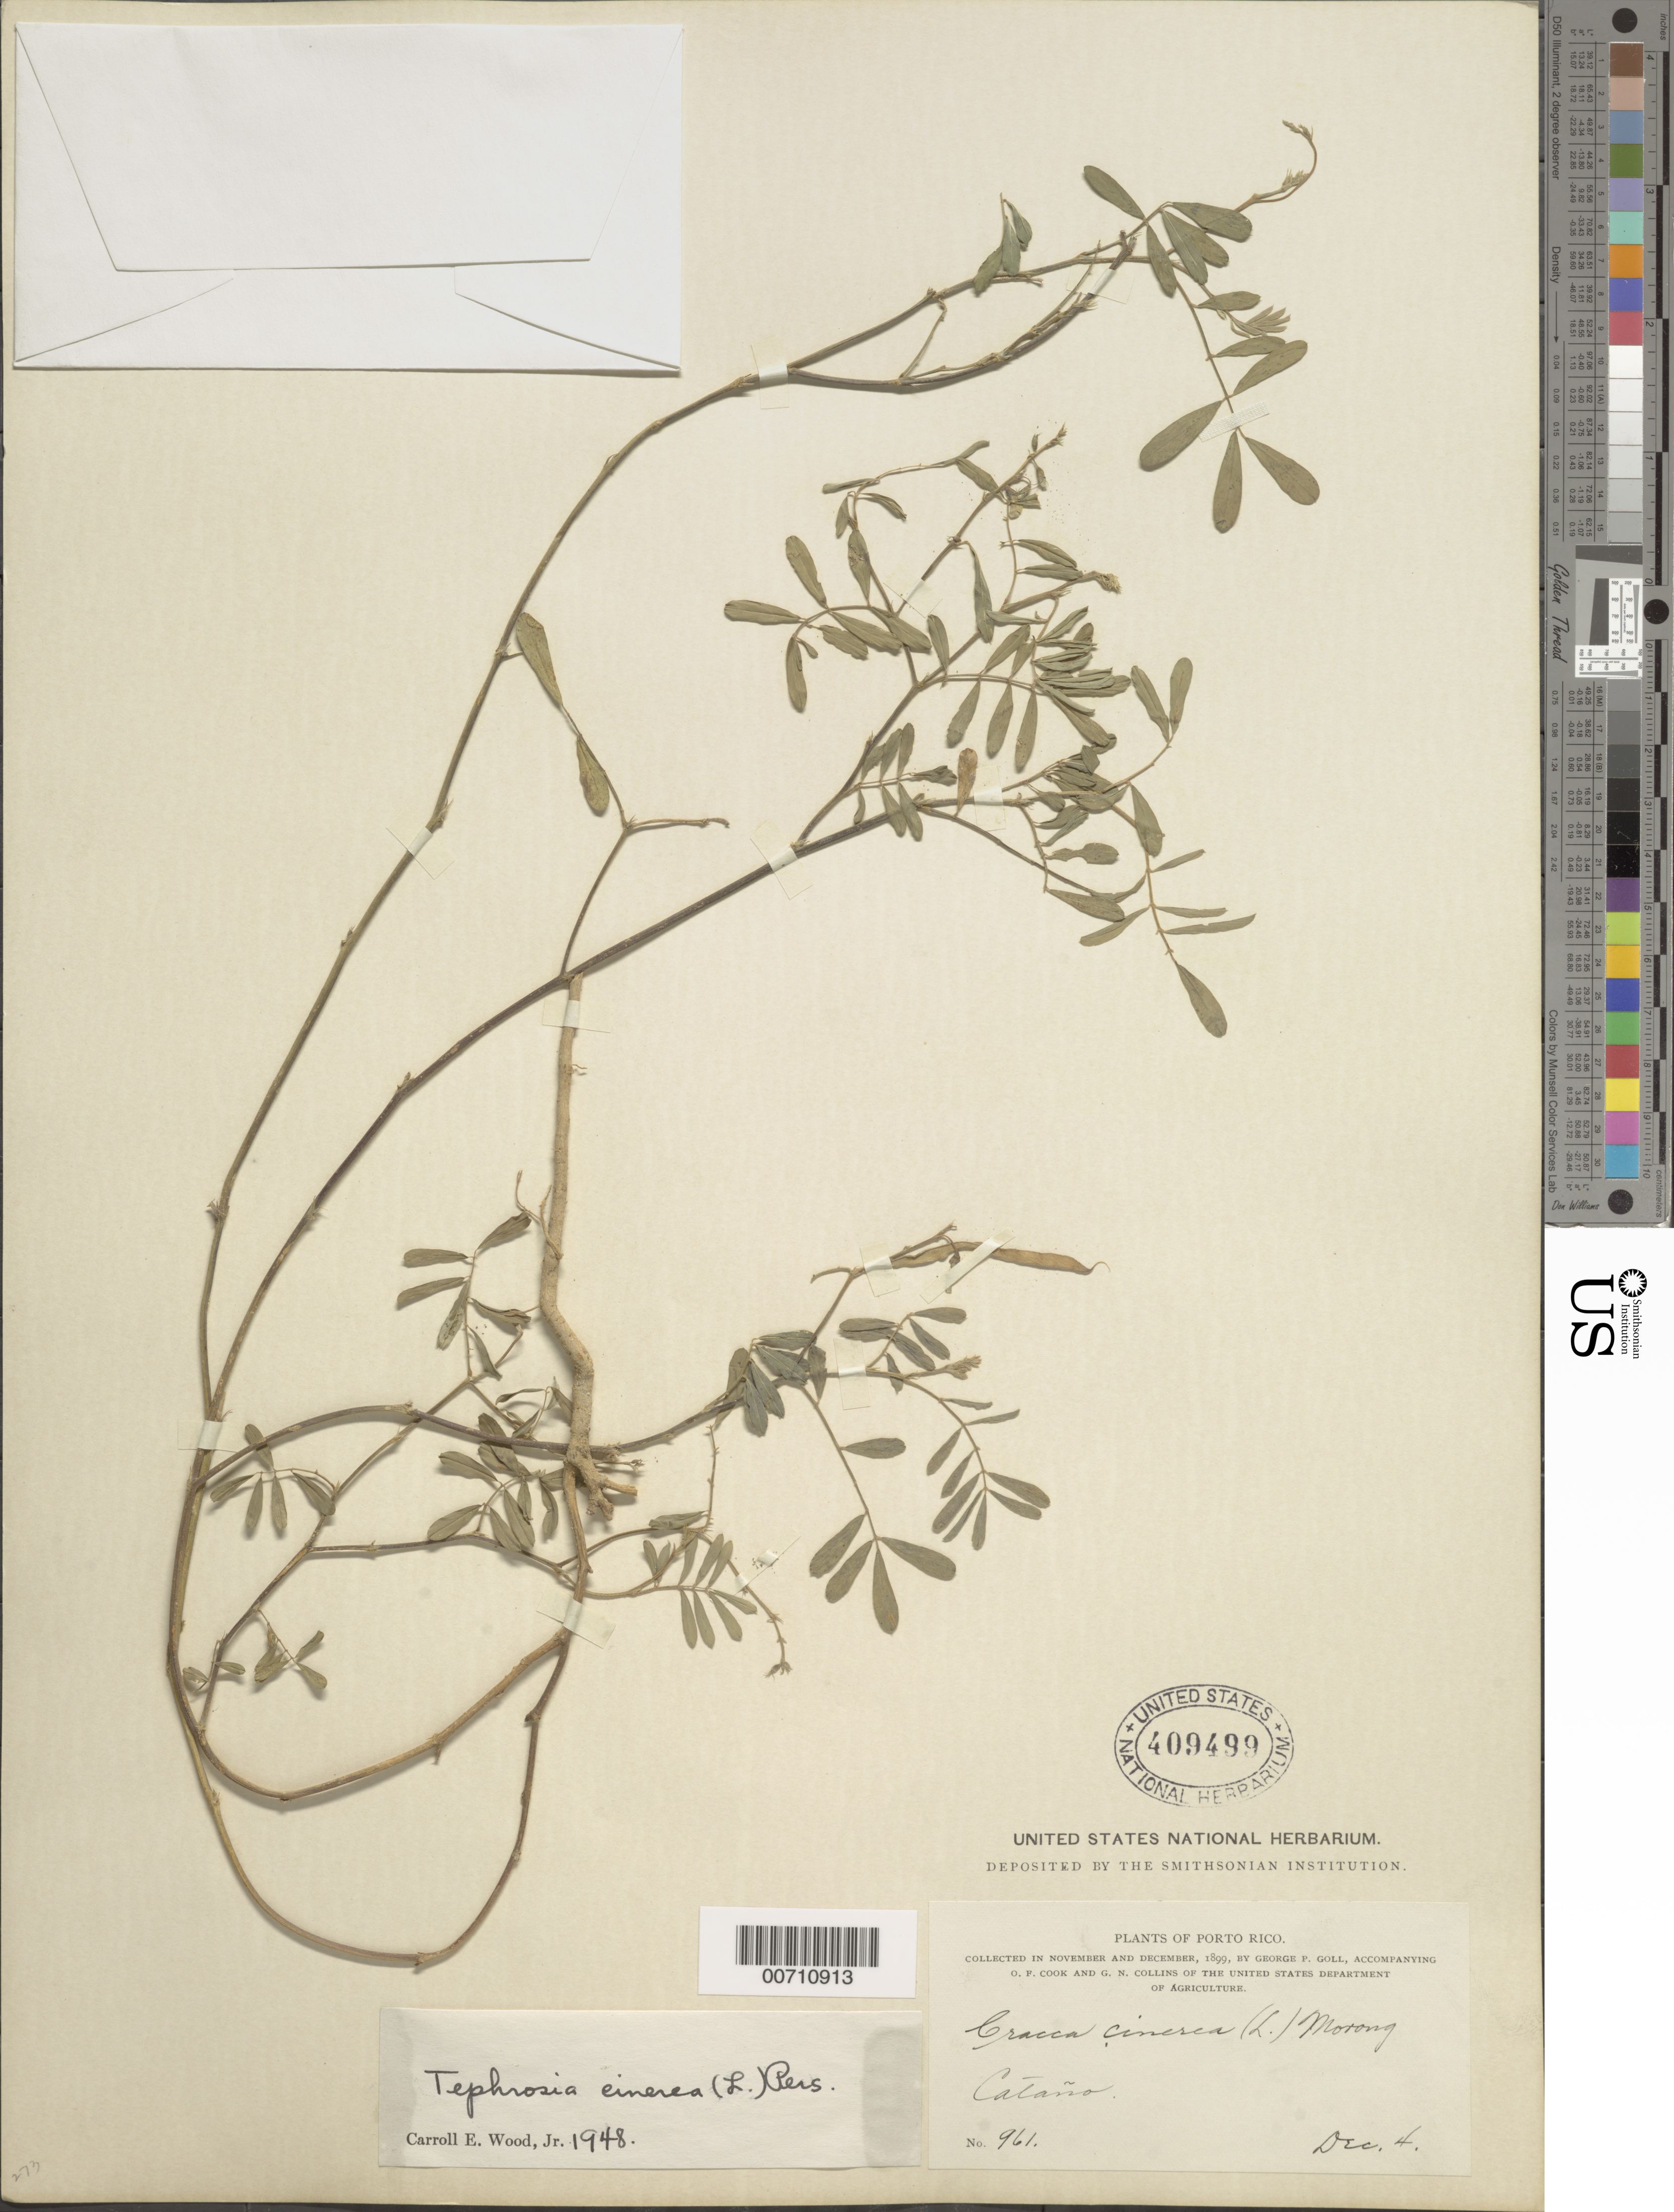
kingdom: Plantae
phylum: Tracheophyta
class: Magnoliopsida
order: Fabales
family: Fabaceae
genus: Tephrosia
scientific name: Tephrosia cinerea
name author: (L.) Pers.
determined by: Wood, C. E., Jr.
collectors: G. Goll, O. F. Cook & G. Collins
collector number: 961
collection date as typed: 04 Dec 1899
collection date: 1899-12-04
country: Puerto Rico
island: Greater Antilles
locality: Catano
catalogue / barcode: US 409499